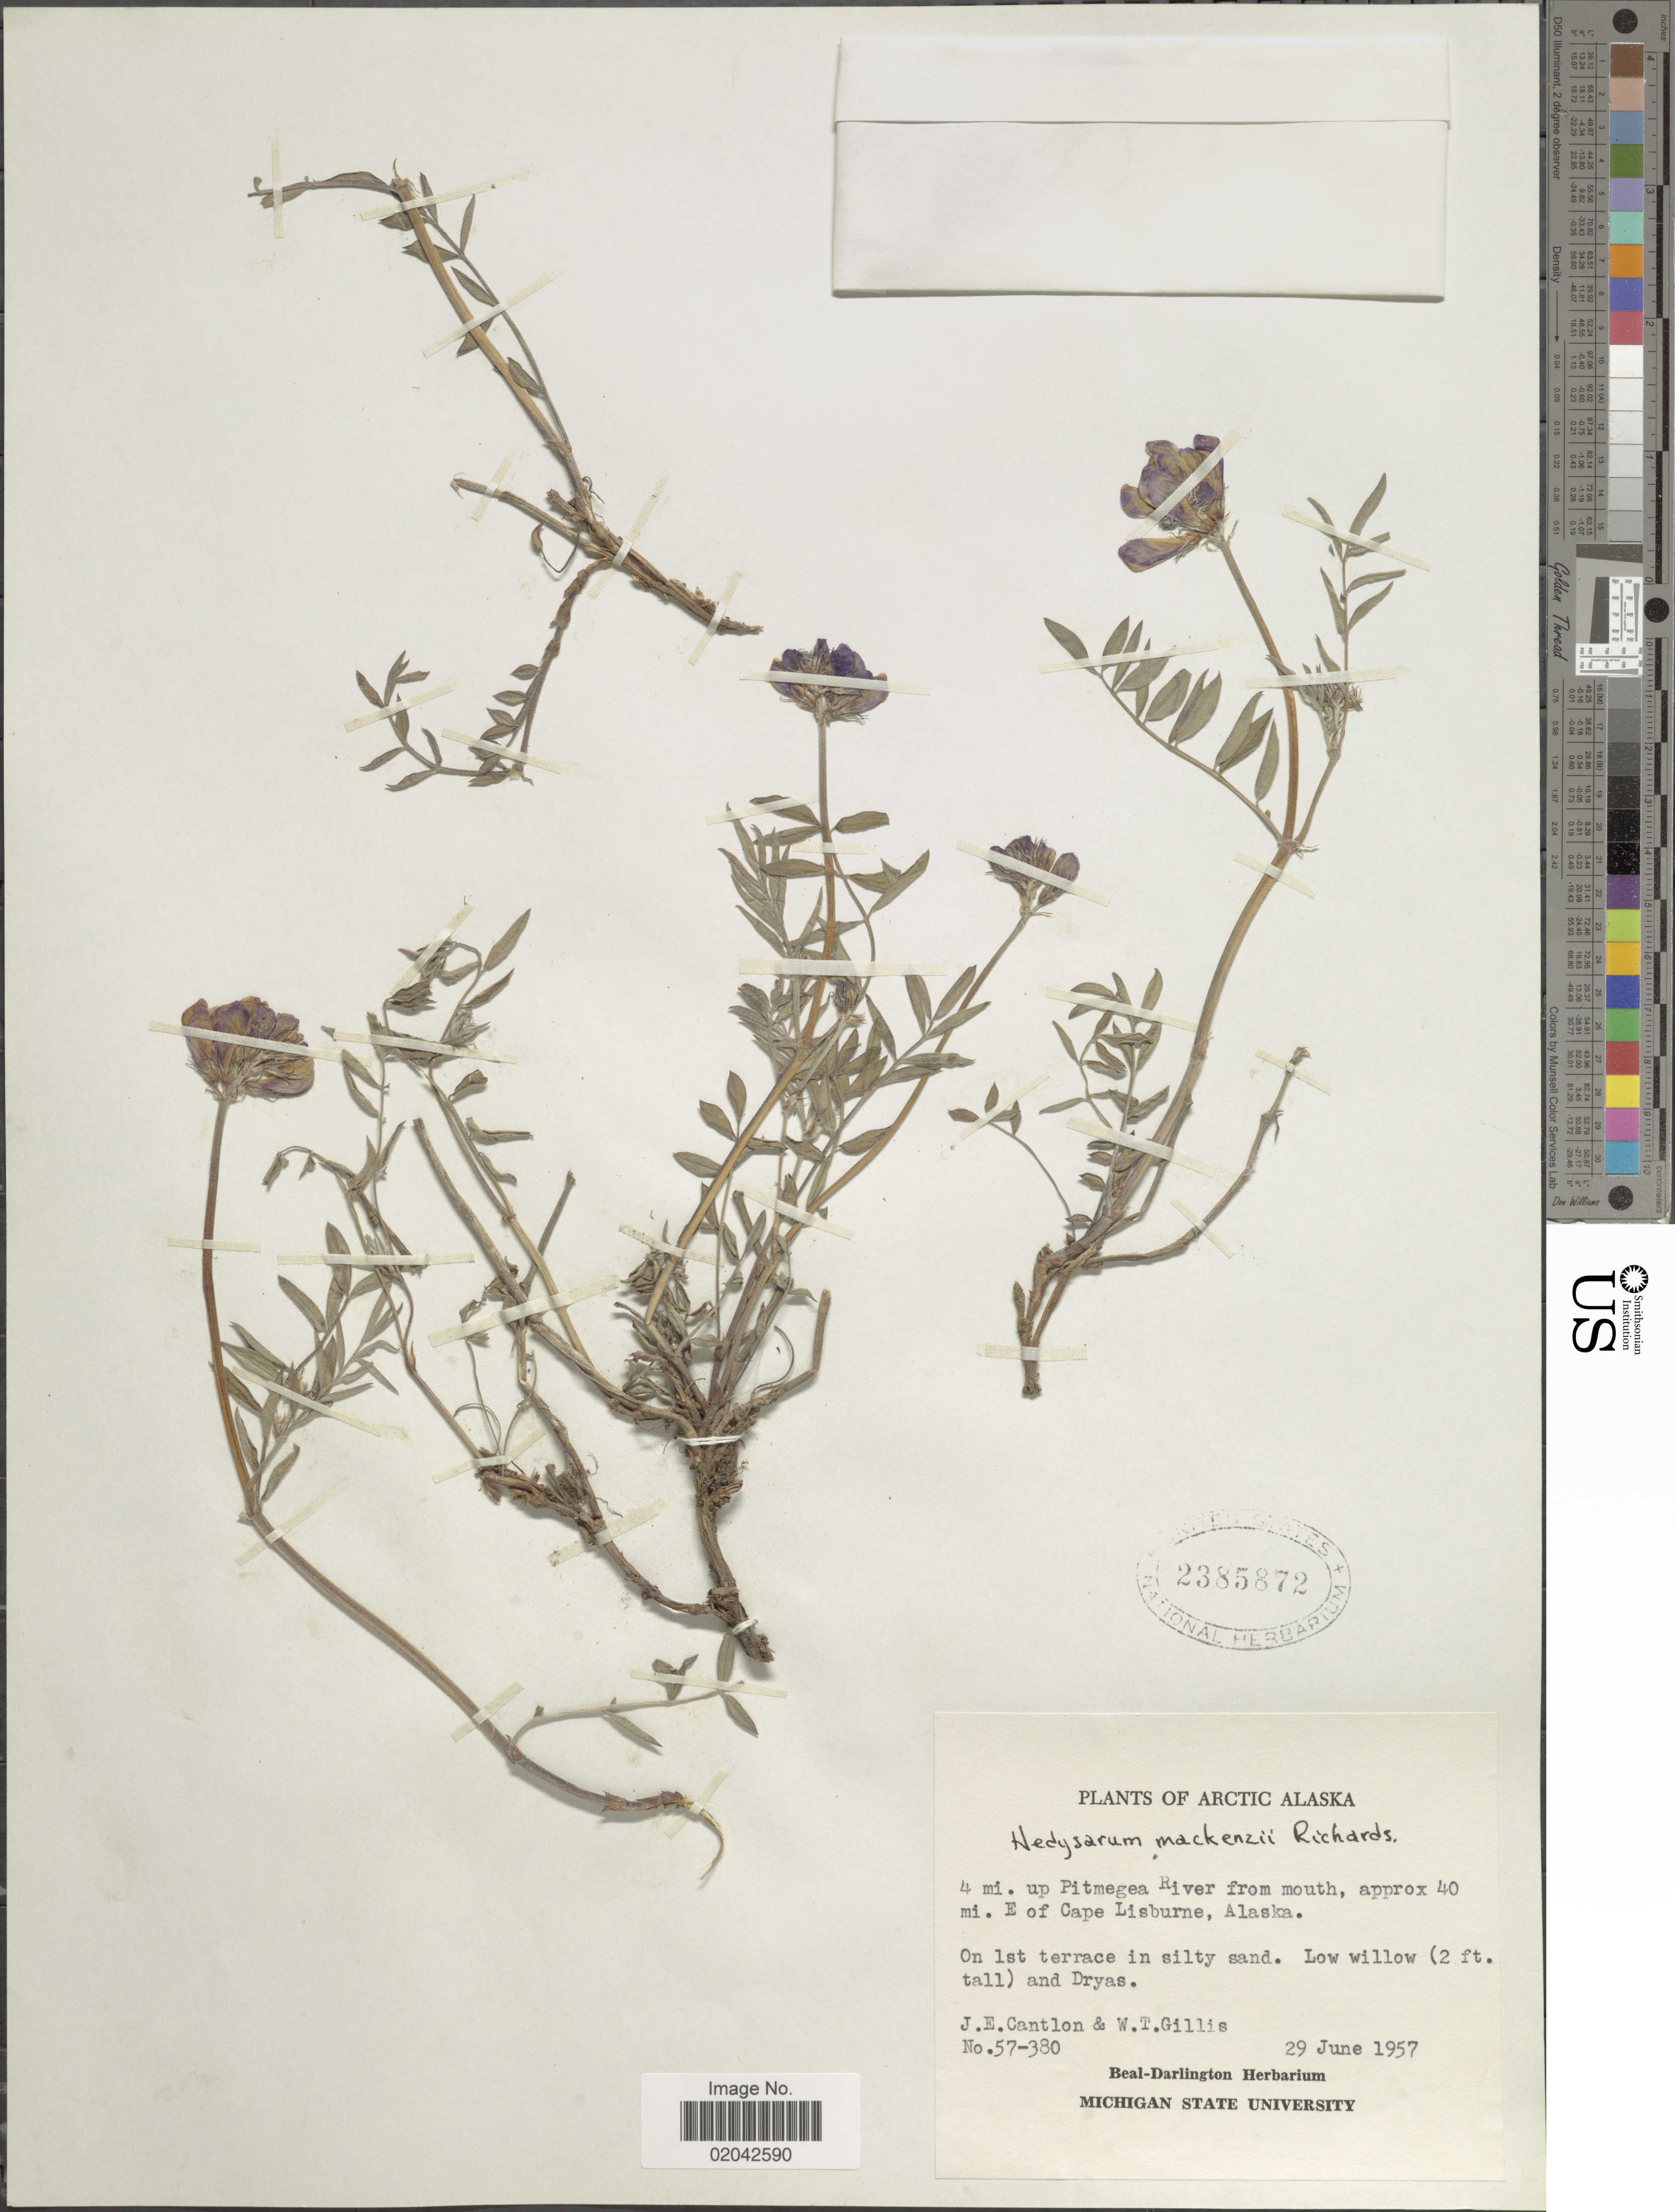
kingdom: Plantae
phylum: Tracheophyta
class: Magnoliopsida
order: Fabales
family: Fabaceae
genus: Hedysarum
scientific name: Hedysarum mackenziei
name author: Richardson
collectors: J. Cantlon & W. T. Gillis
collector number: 57-380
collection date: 1957-06-29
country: United States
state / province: Alaska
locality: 4 mi.up Pitmega River from mouth, approx 40 mi. E of Cape Lisburne, on 1st terrace in silty sand.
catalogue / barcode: US 2385872